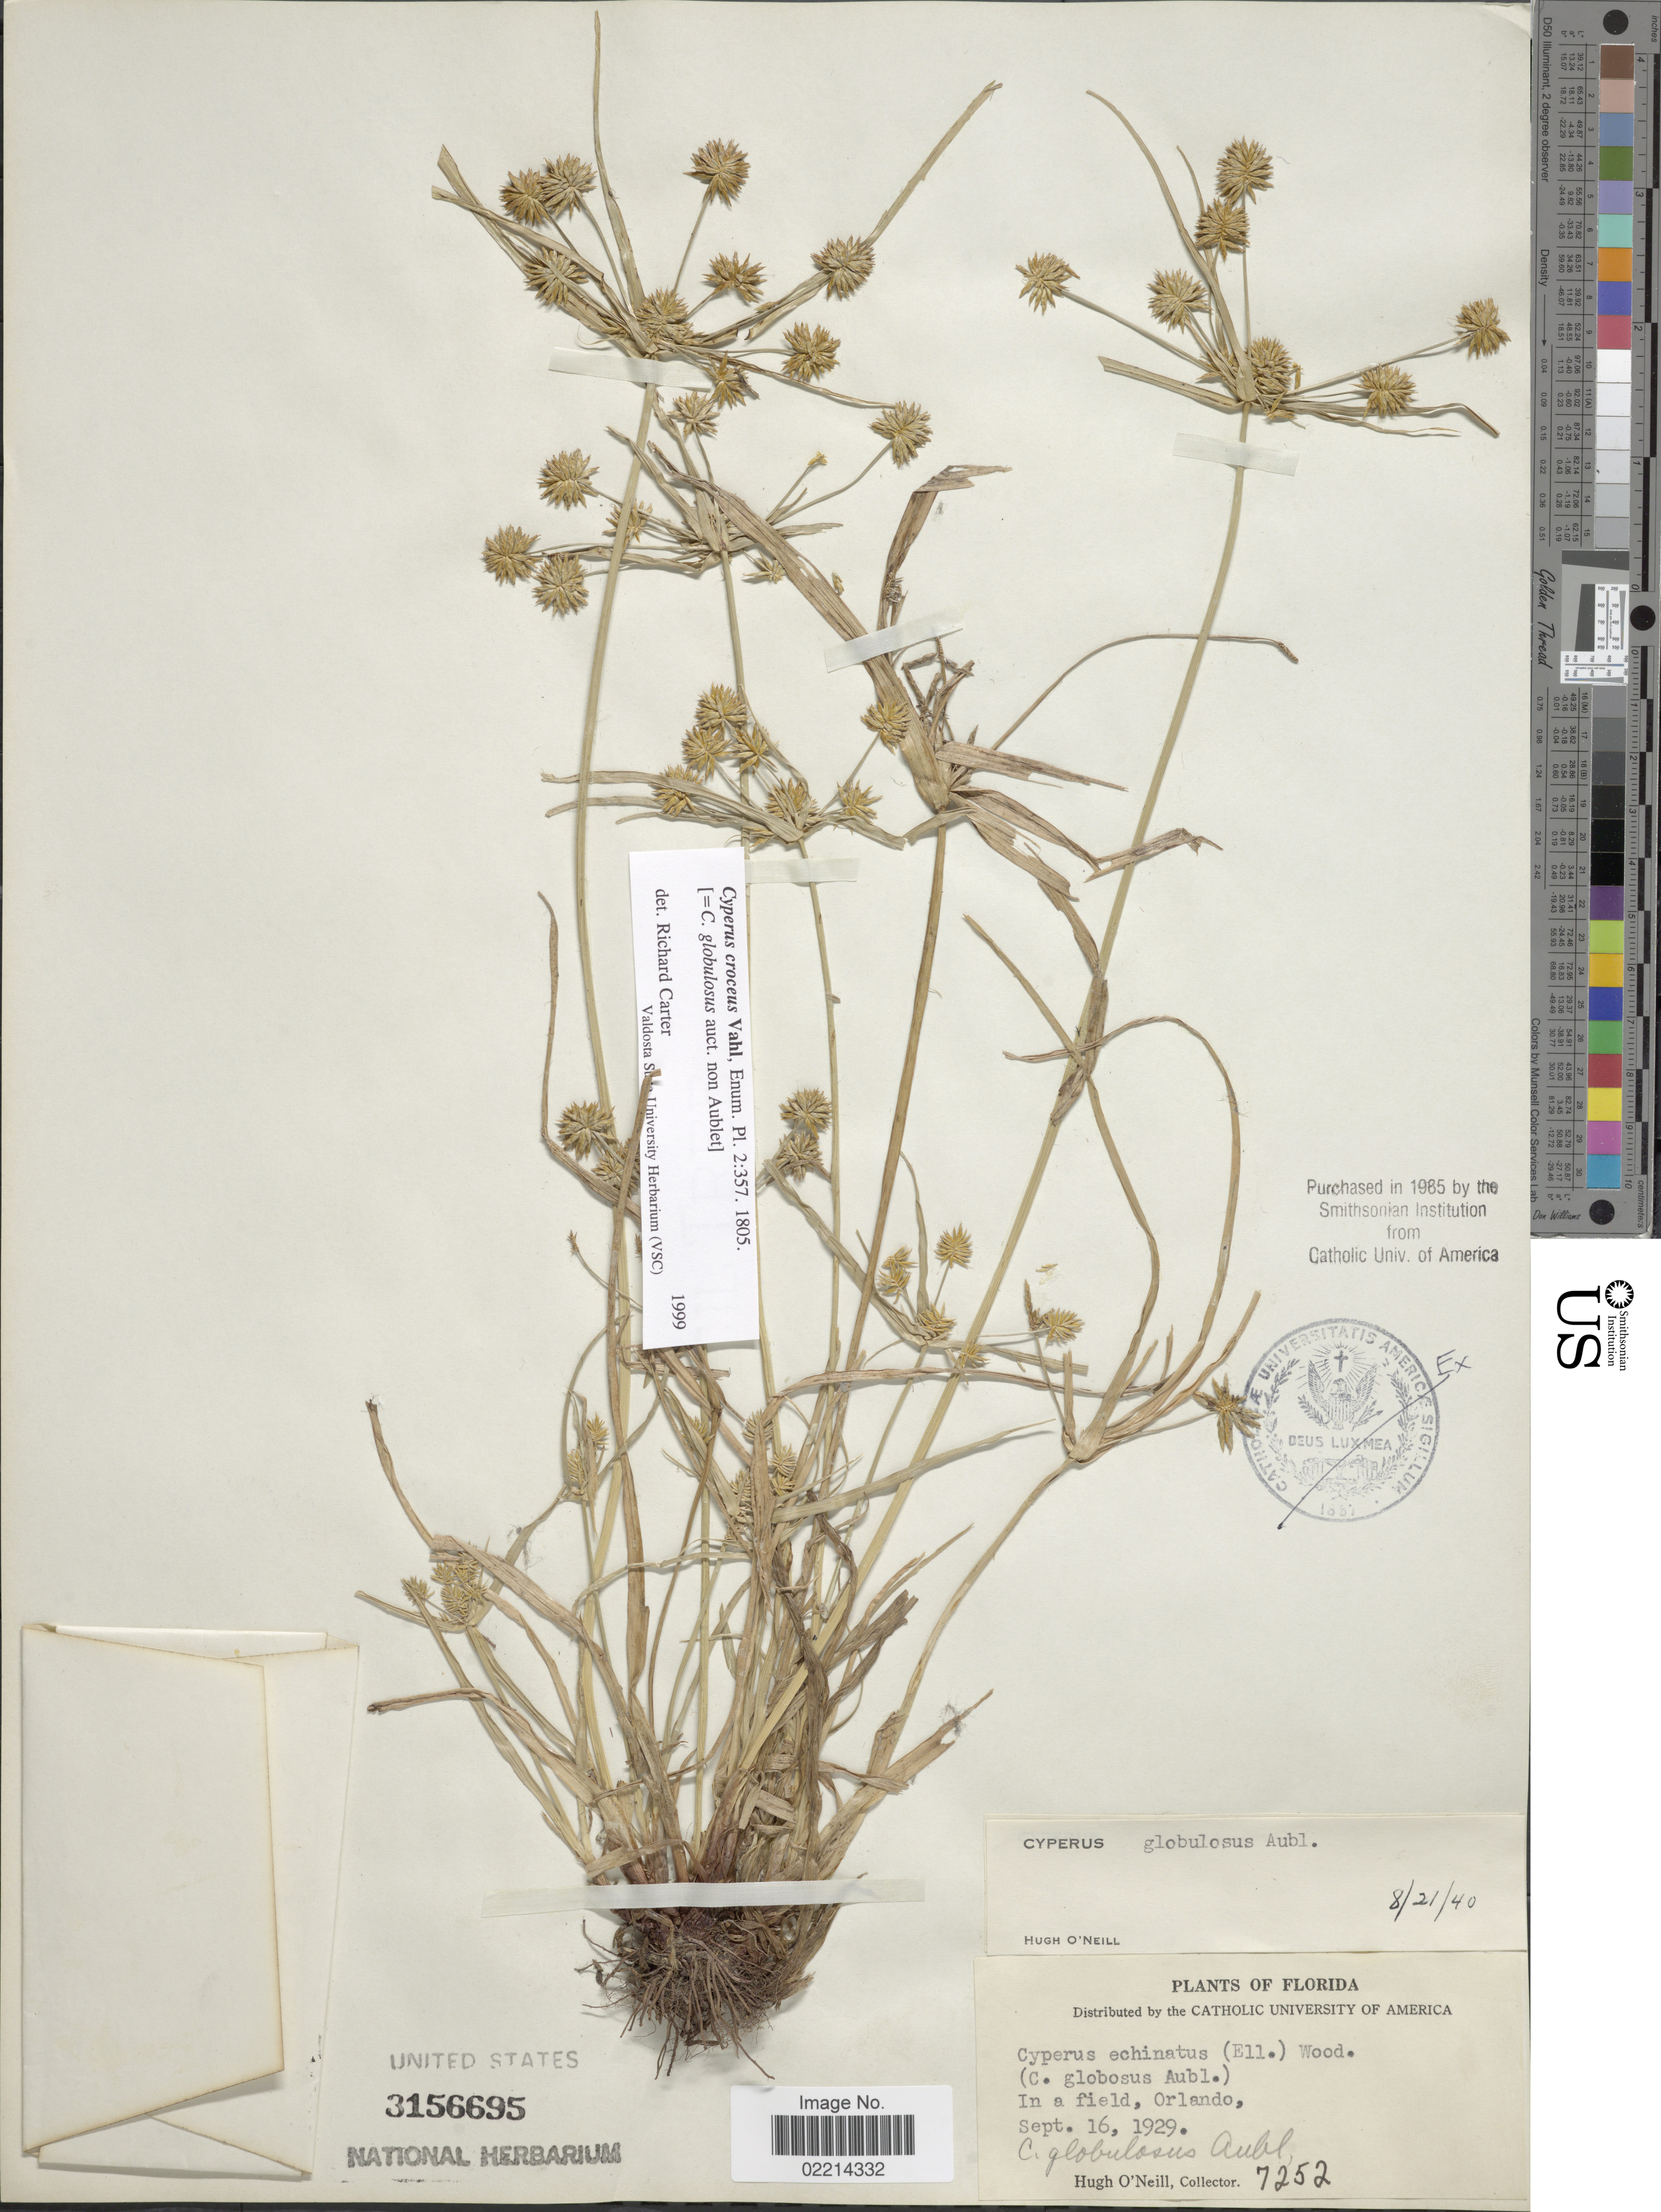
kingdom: Plantae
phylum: Tracheophyta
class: Liliopsida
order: Poales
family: Cyperaceae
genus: Cyperus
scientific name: Cyperus croceus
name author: Vahl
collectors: H. O'Neill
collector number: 7252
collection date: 1929-09-16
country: United States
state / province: Florida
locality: In a field, Orlando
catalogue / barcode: US 3156695